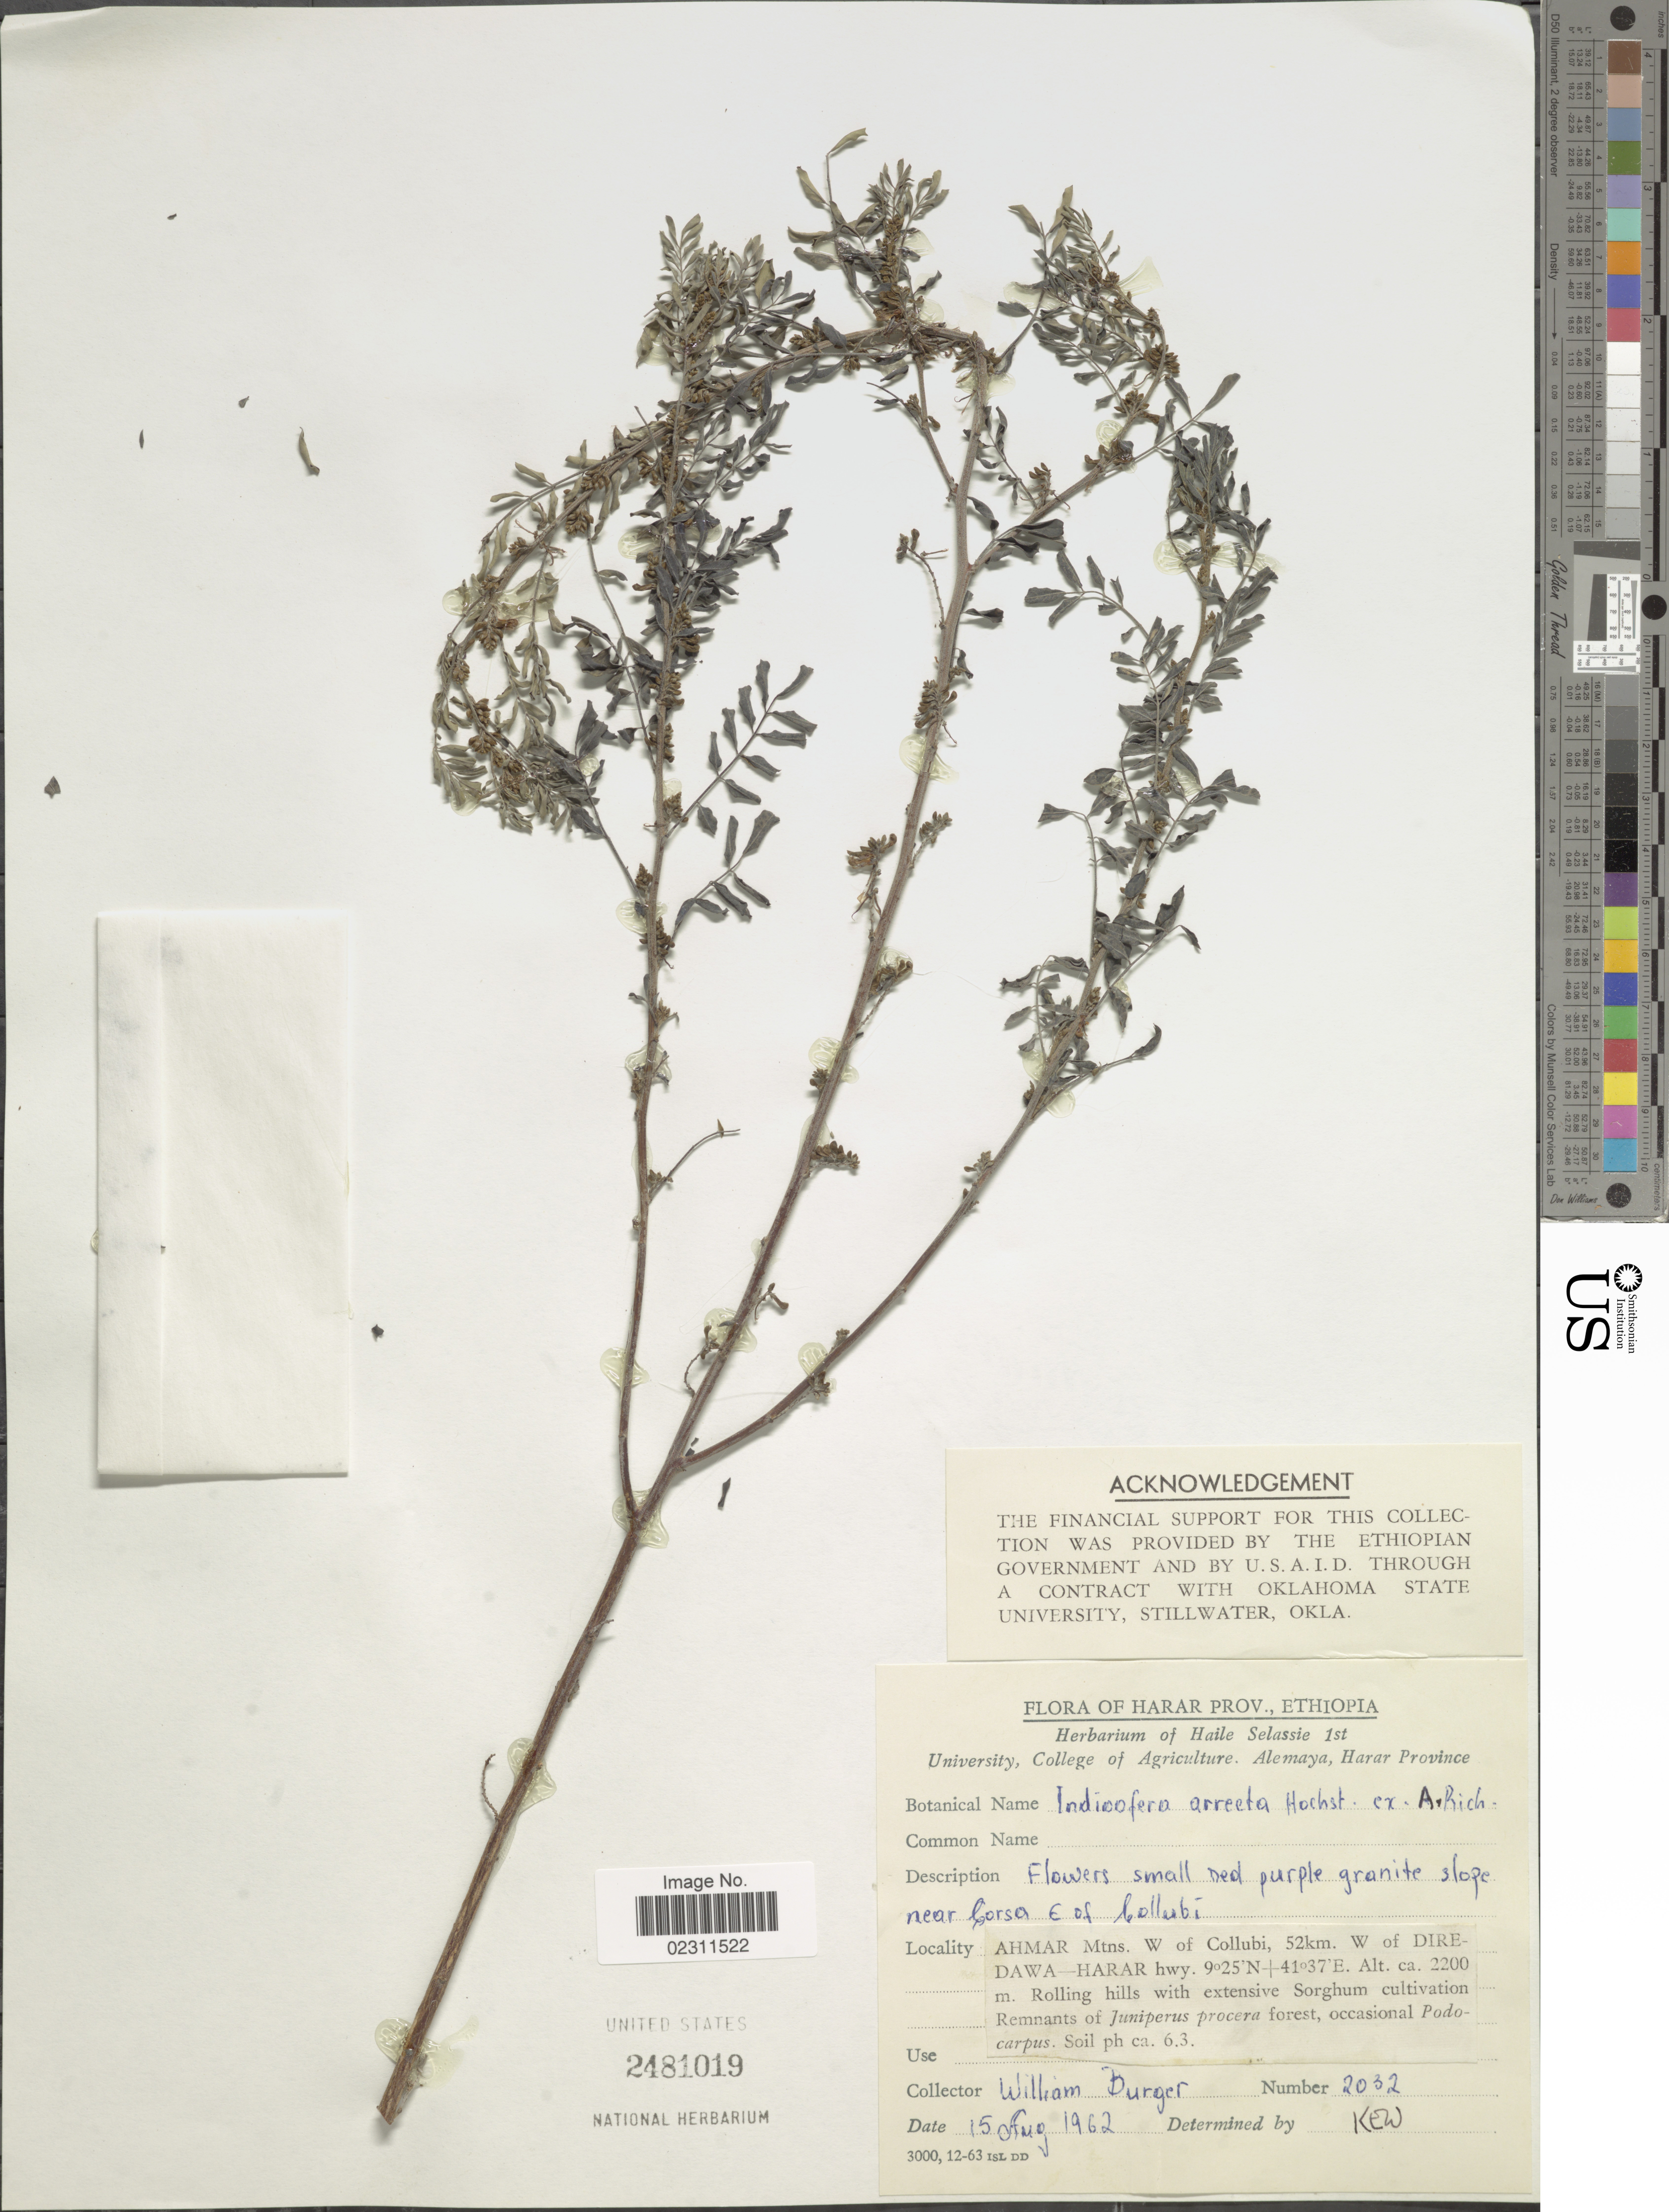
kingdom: Plantae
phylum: Tracheophyta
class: Magnoliopsida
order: Fabales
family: Fabaceae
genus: Indigofera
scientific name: Indigofera arrecta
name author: Hochst. ex A. Rich.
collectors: W. Burger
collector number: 2032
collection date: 1962-08-15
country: Ethiopia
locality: Harar Prov. Ahmar Mtns. W of Collubi, 52km. W of Diredawa-Harar hwy.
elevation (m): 2200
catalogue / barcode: US 2481019